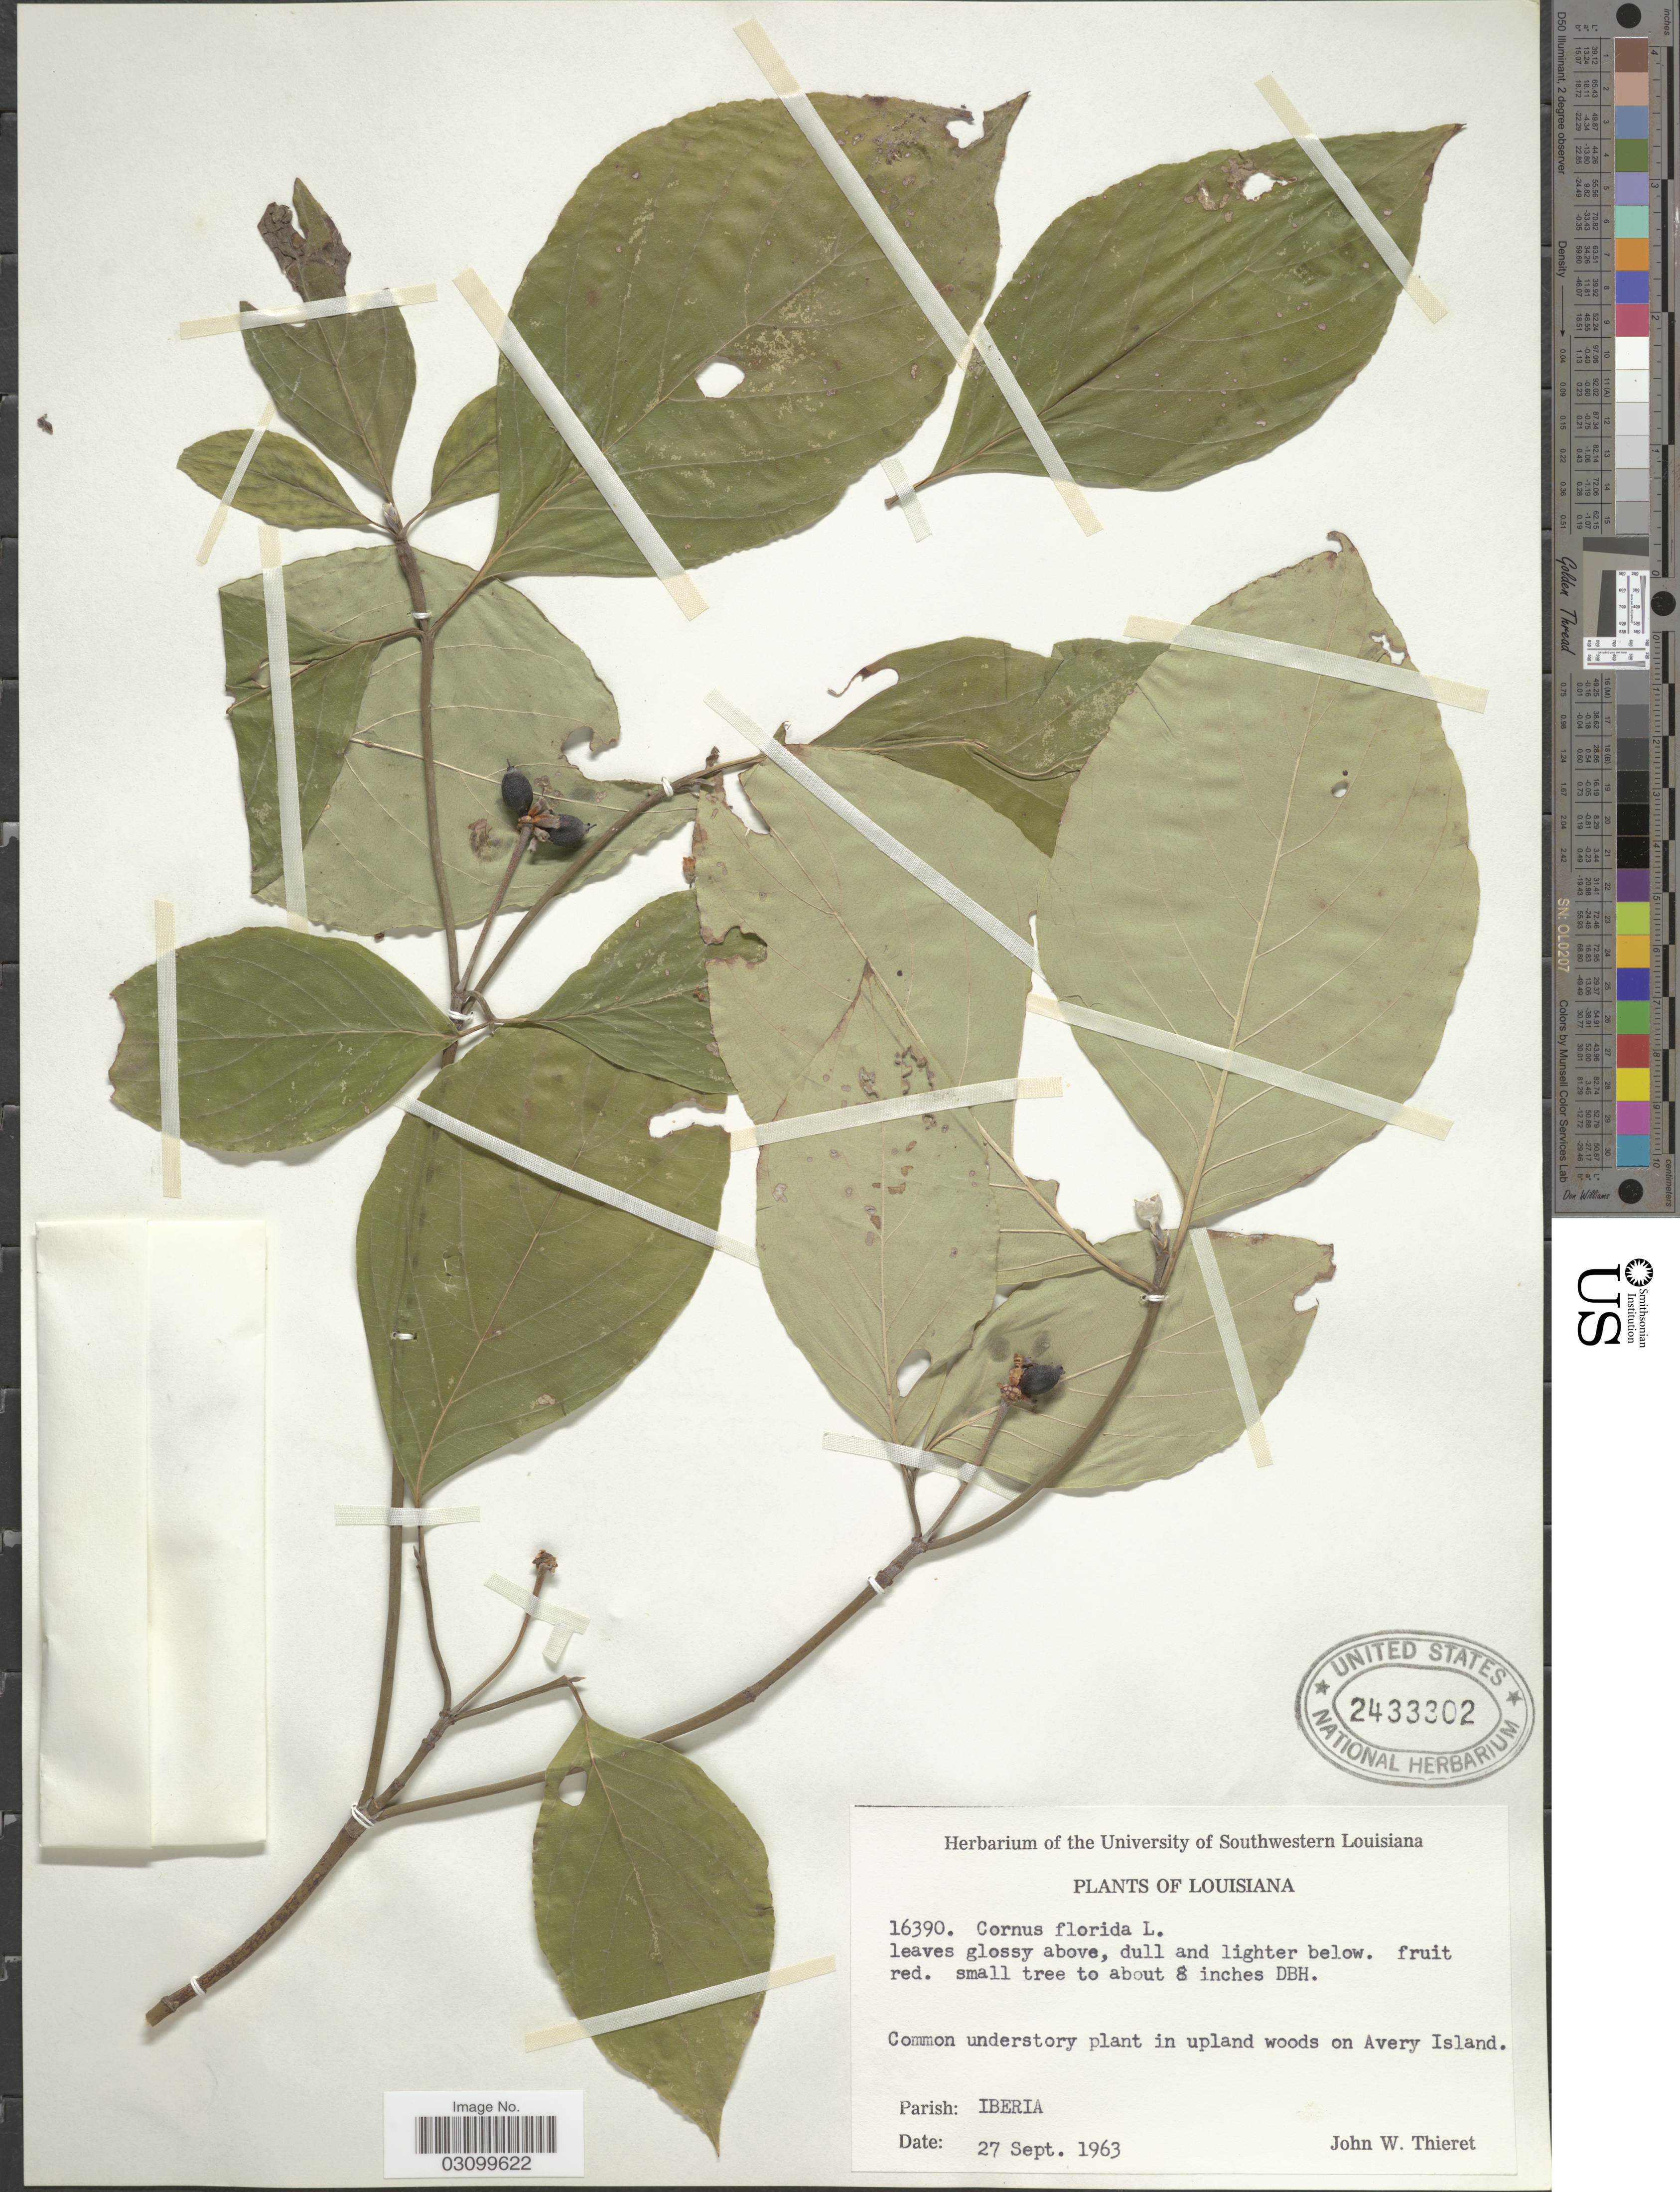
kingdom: Plantae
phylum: Tracheophyta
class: Magnoliopsida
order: Cornales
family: Cornaceae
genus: Cornus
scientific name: Cornus florida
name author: L.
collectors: J. W. Thieret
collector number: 16390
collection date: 1963-09-27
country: United States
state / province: Louisiana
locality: Avery Island. Parish: Iberia.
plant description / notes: Fruit temporarily sampled for micro-CT scanning.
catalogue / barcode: US 2433302